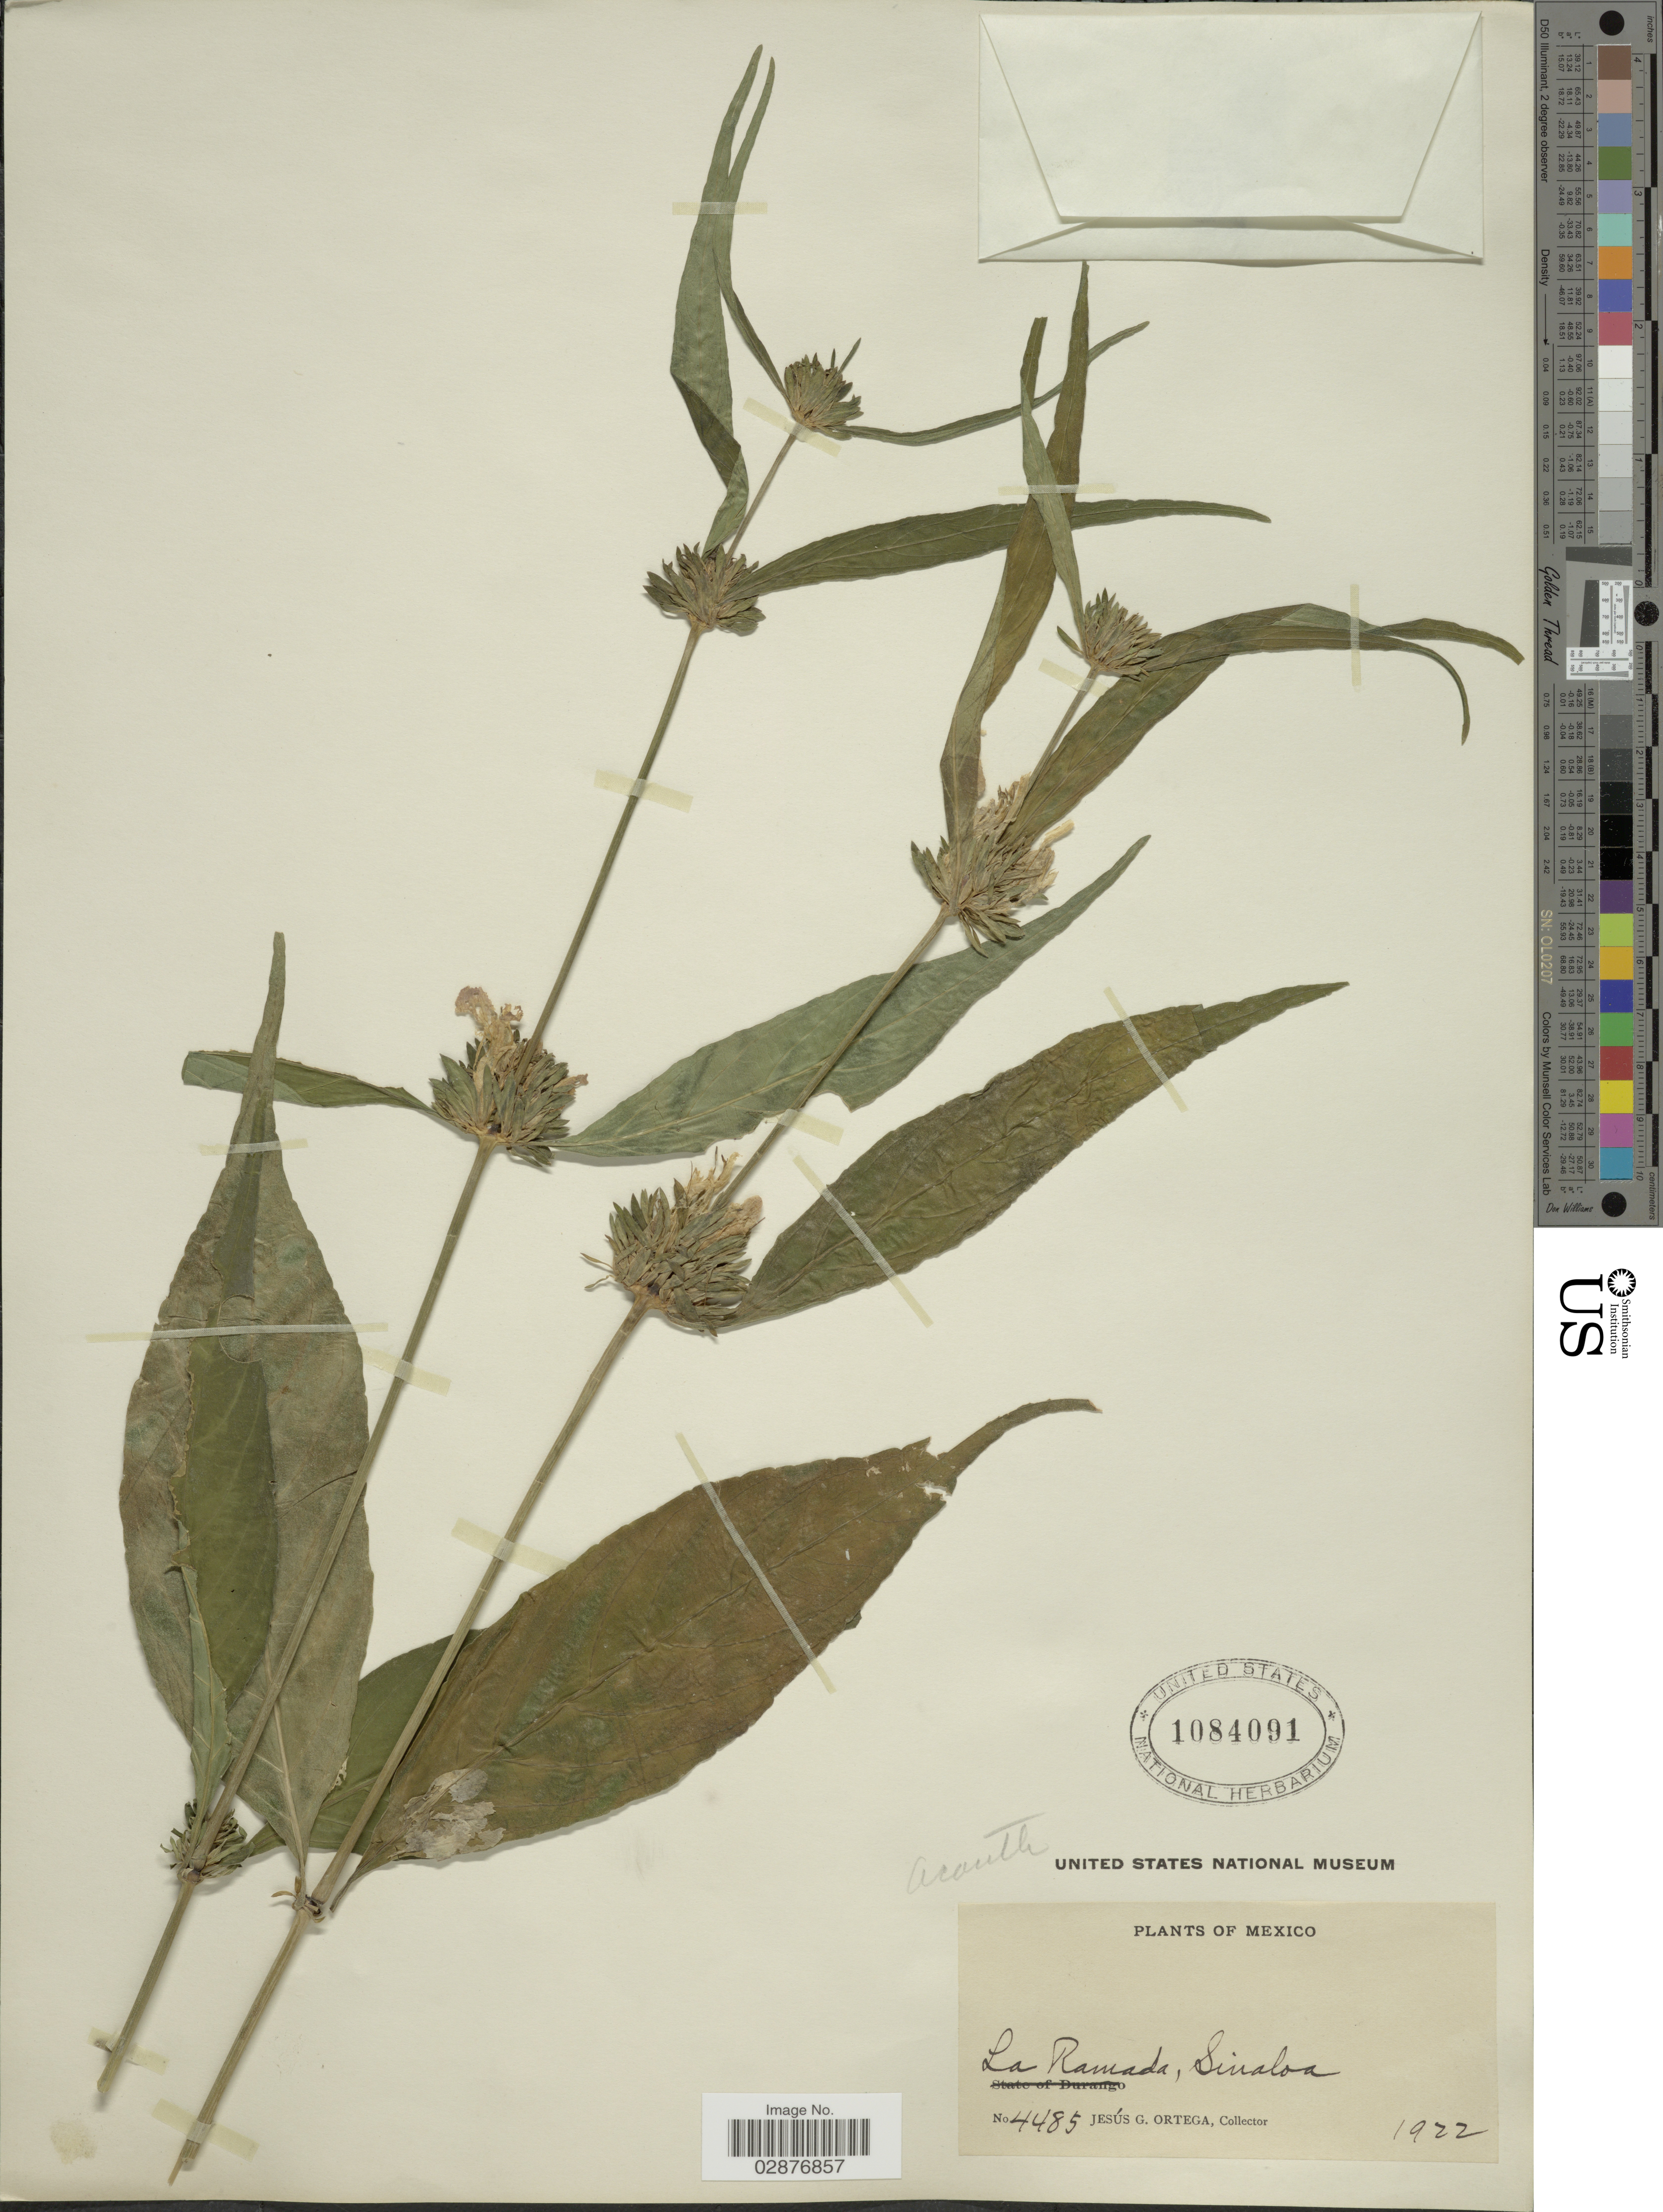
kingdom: Plantae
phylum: Tracheophyta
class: Magnoliopsida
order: Lamiales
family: Acanthaceae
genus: Justicia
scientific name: Justicia periplocifolia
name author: Jacq.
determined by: Fisher, Amanda, (LOB), California State University, Long Beach (UNITED STATES)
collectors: J. Ortega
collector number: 4485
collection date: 1922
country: Mexico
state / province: Sinaloa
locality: La Ramada.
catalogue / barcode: US 1084091